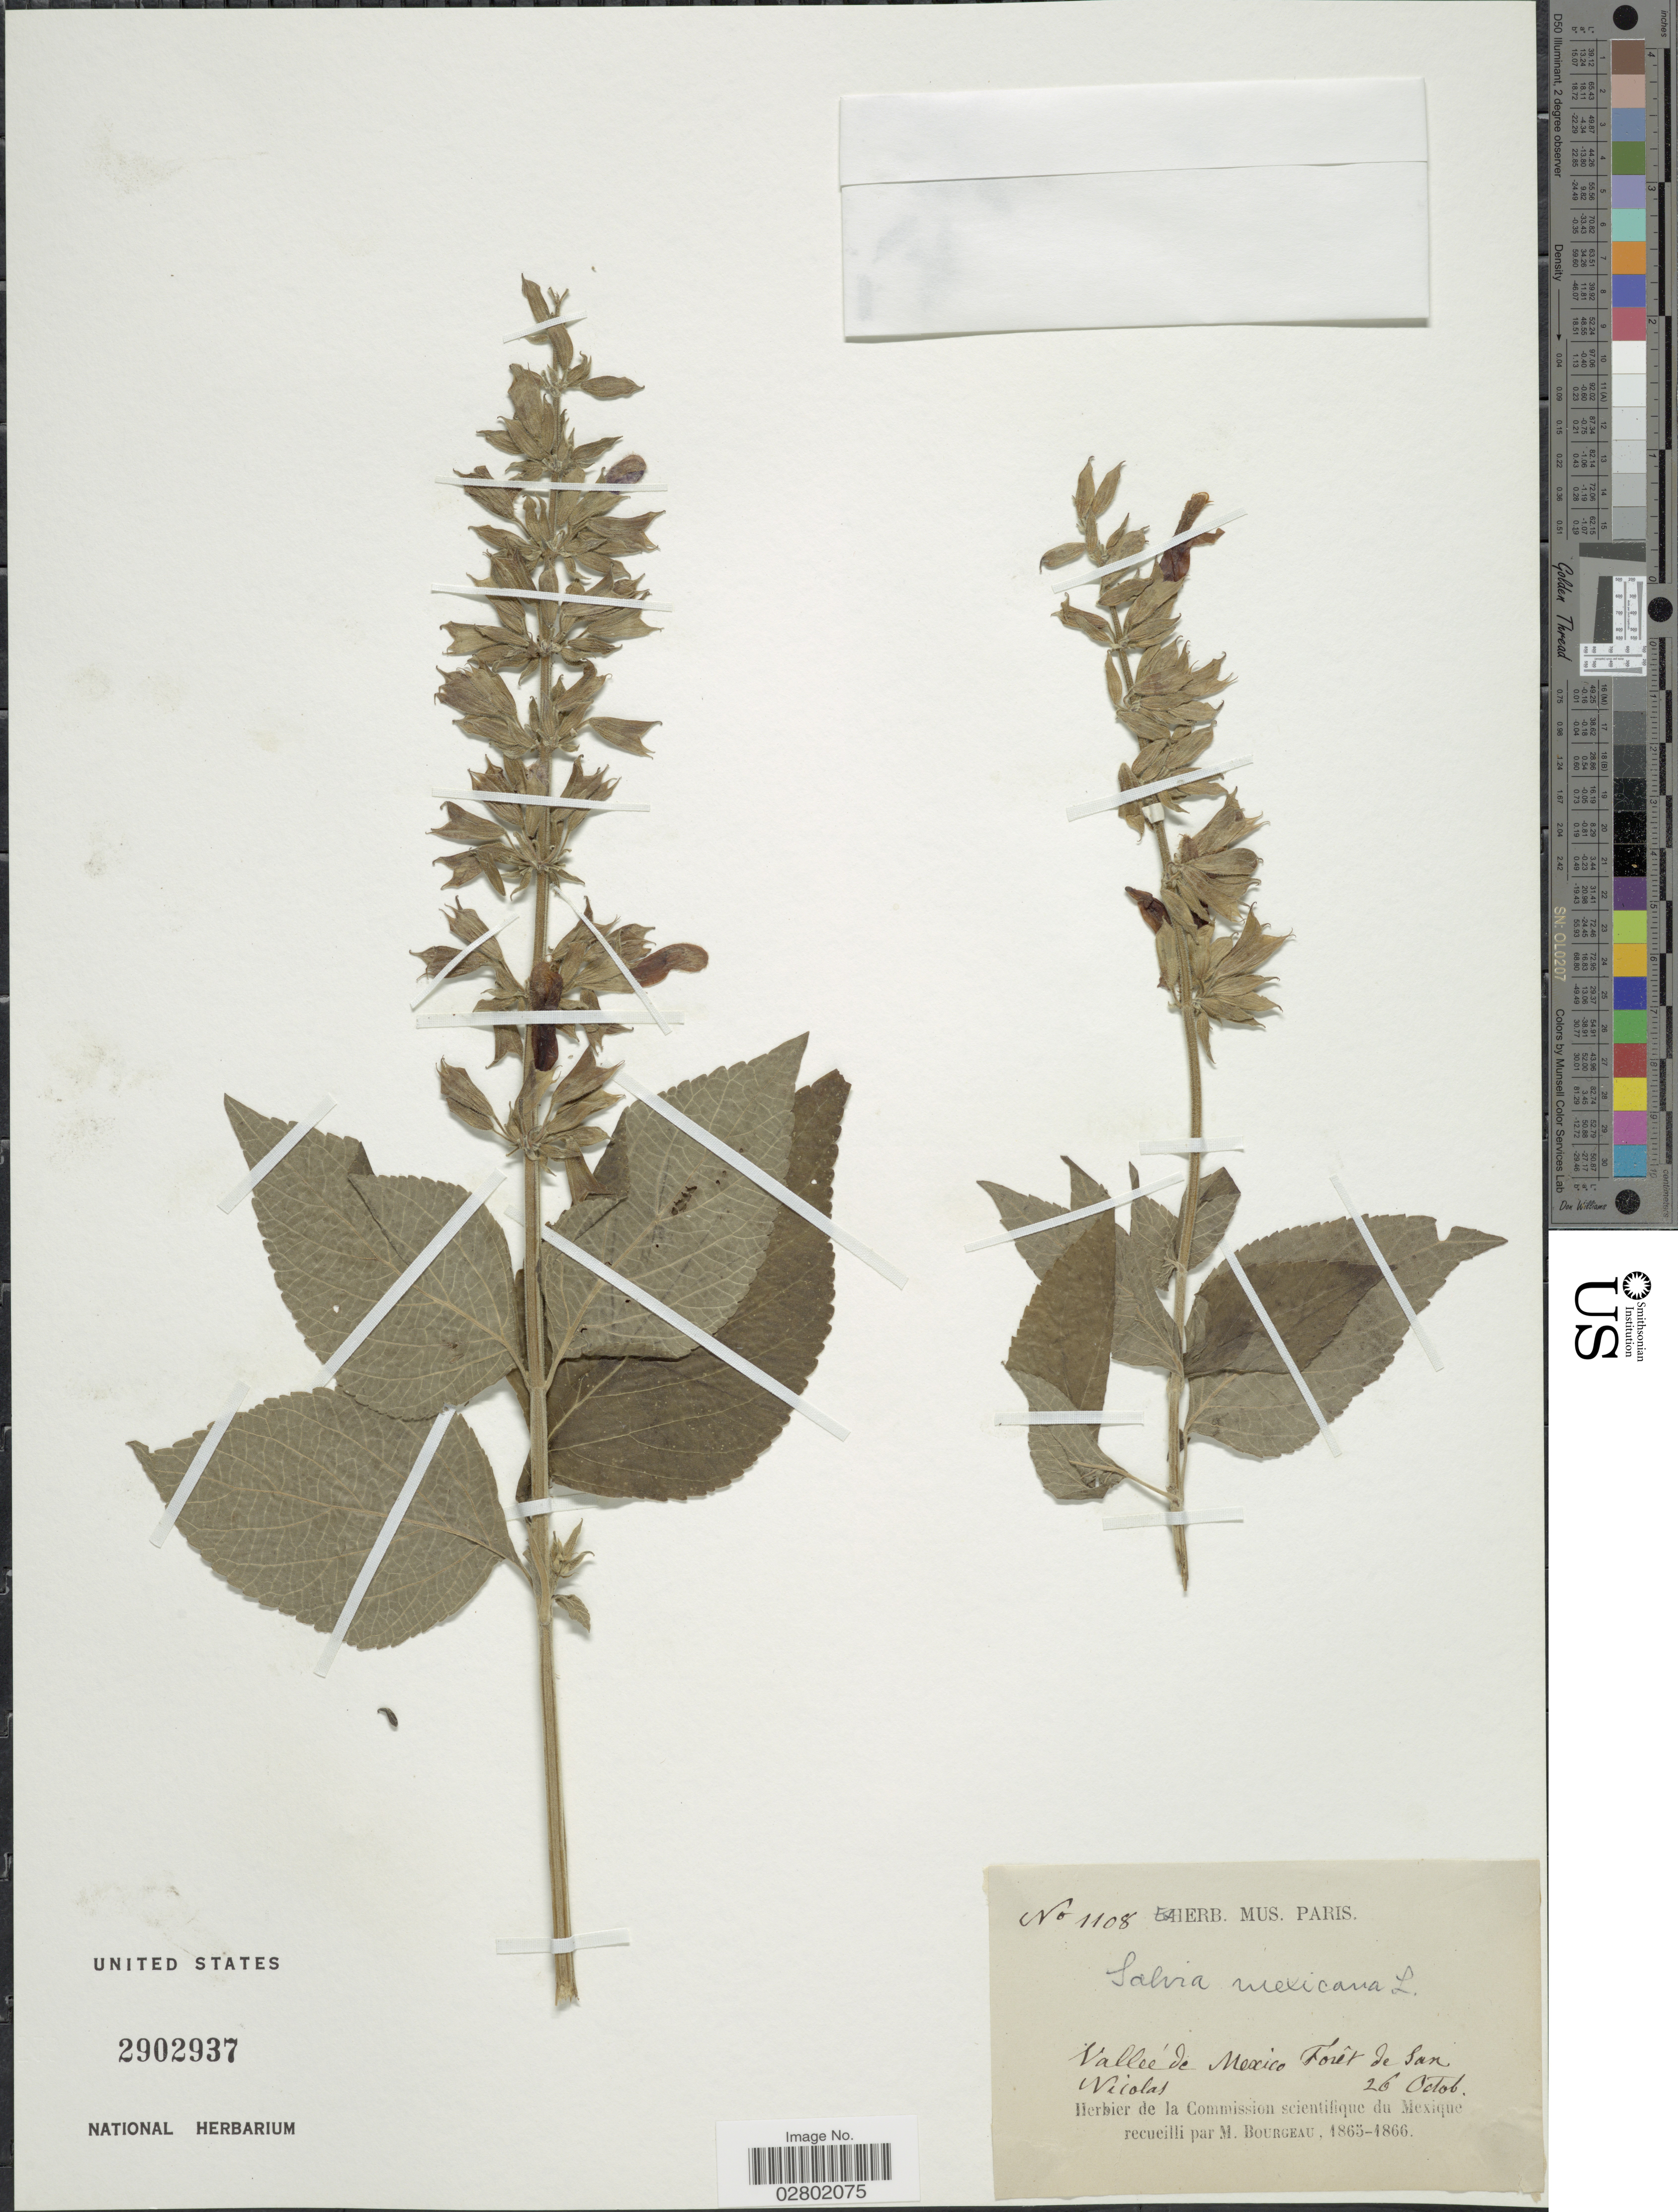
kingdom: Plantae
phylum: Tracheophyta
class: Magnoliopsida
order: Lamiales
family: Lamiaceae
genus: Salvia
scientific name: Salvia mexicana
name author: L.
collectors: M. Bourgeau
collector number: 1108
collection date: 1865-10-26/1866-10-26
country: Mexico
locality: Vallée de Mexico, Forêt de San Nicolas.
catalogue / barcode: US 2902937